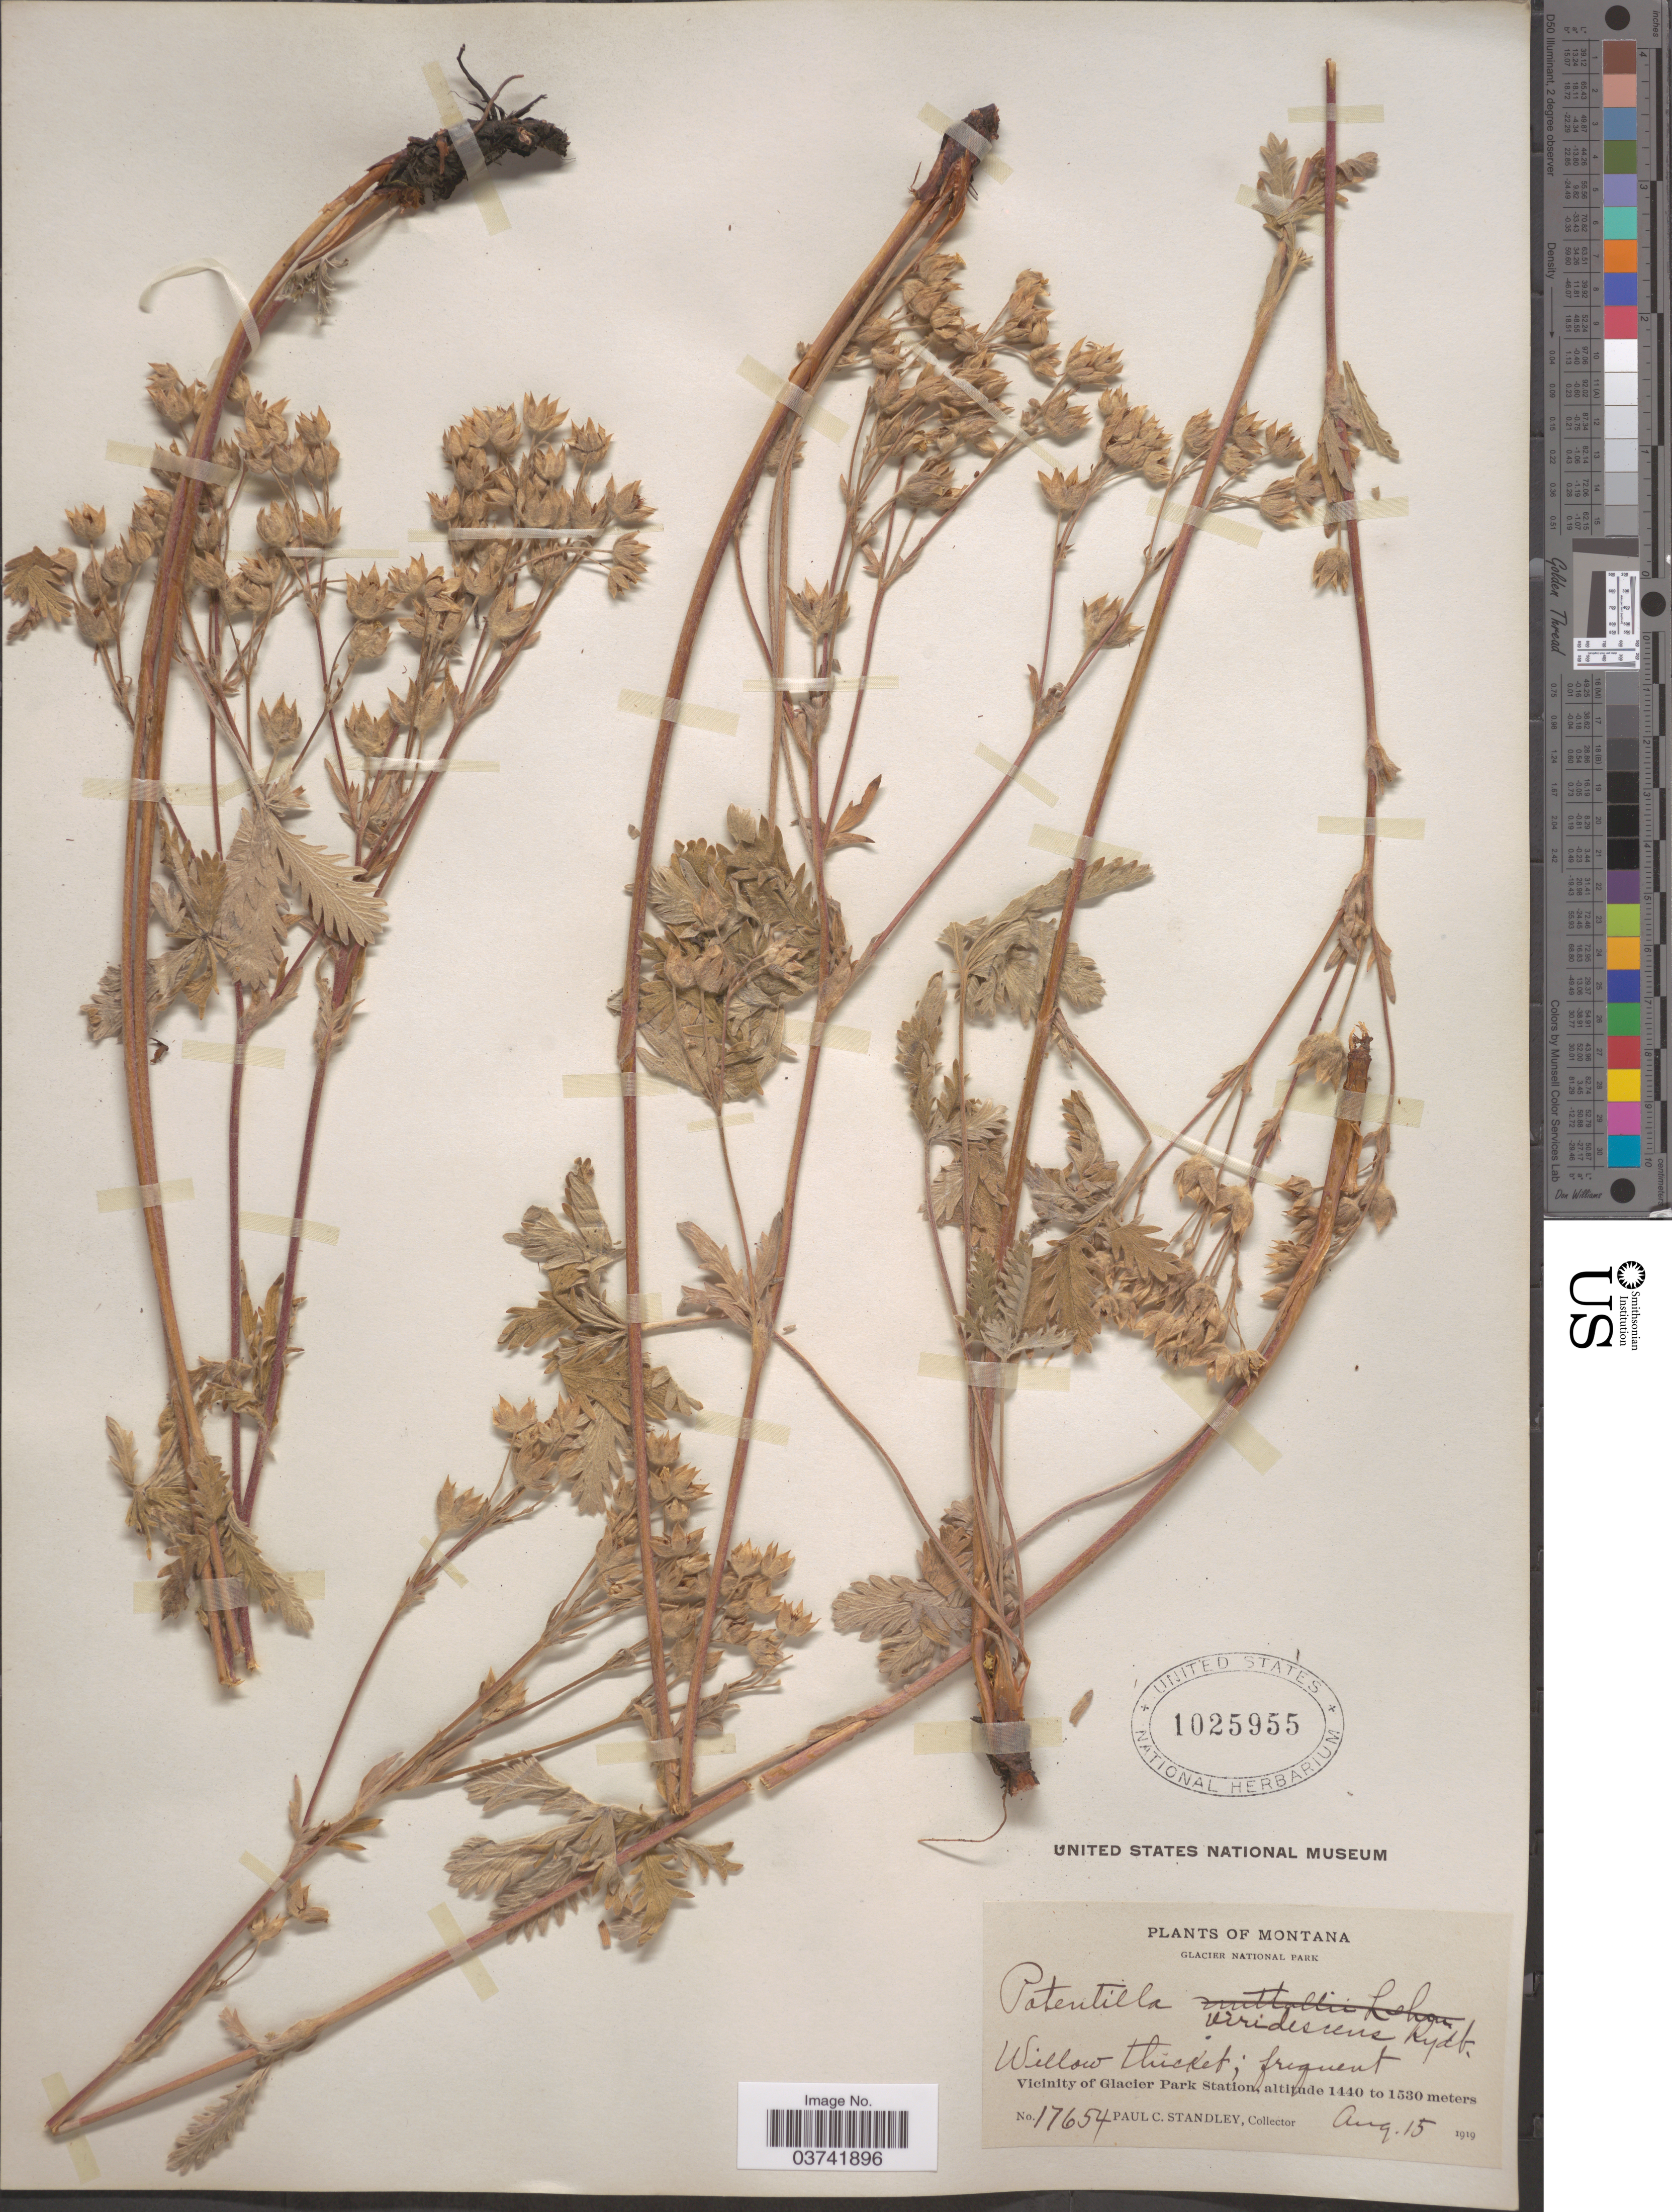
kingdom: Plantae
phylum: Tracheophyta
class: Magnoliopsida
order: Rosales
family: Rosaceae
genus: Potentilla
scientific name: Potentilla viridescens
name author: Rydb.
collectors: P. C. Standley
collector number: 17654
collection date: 1919-08-15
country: United States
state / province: Montana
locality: Glacier National Park. Vicinity of Glacier Park Station.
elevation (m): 1440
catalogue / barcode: US 1025955